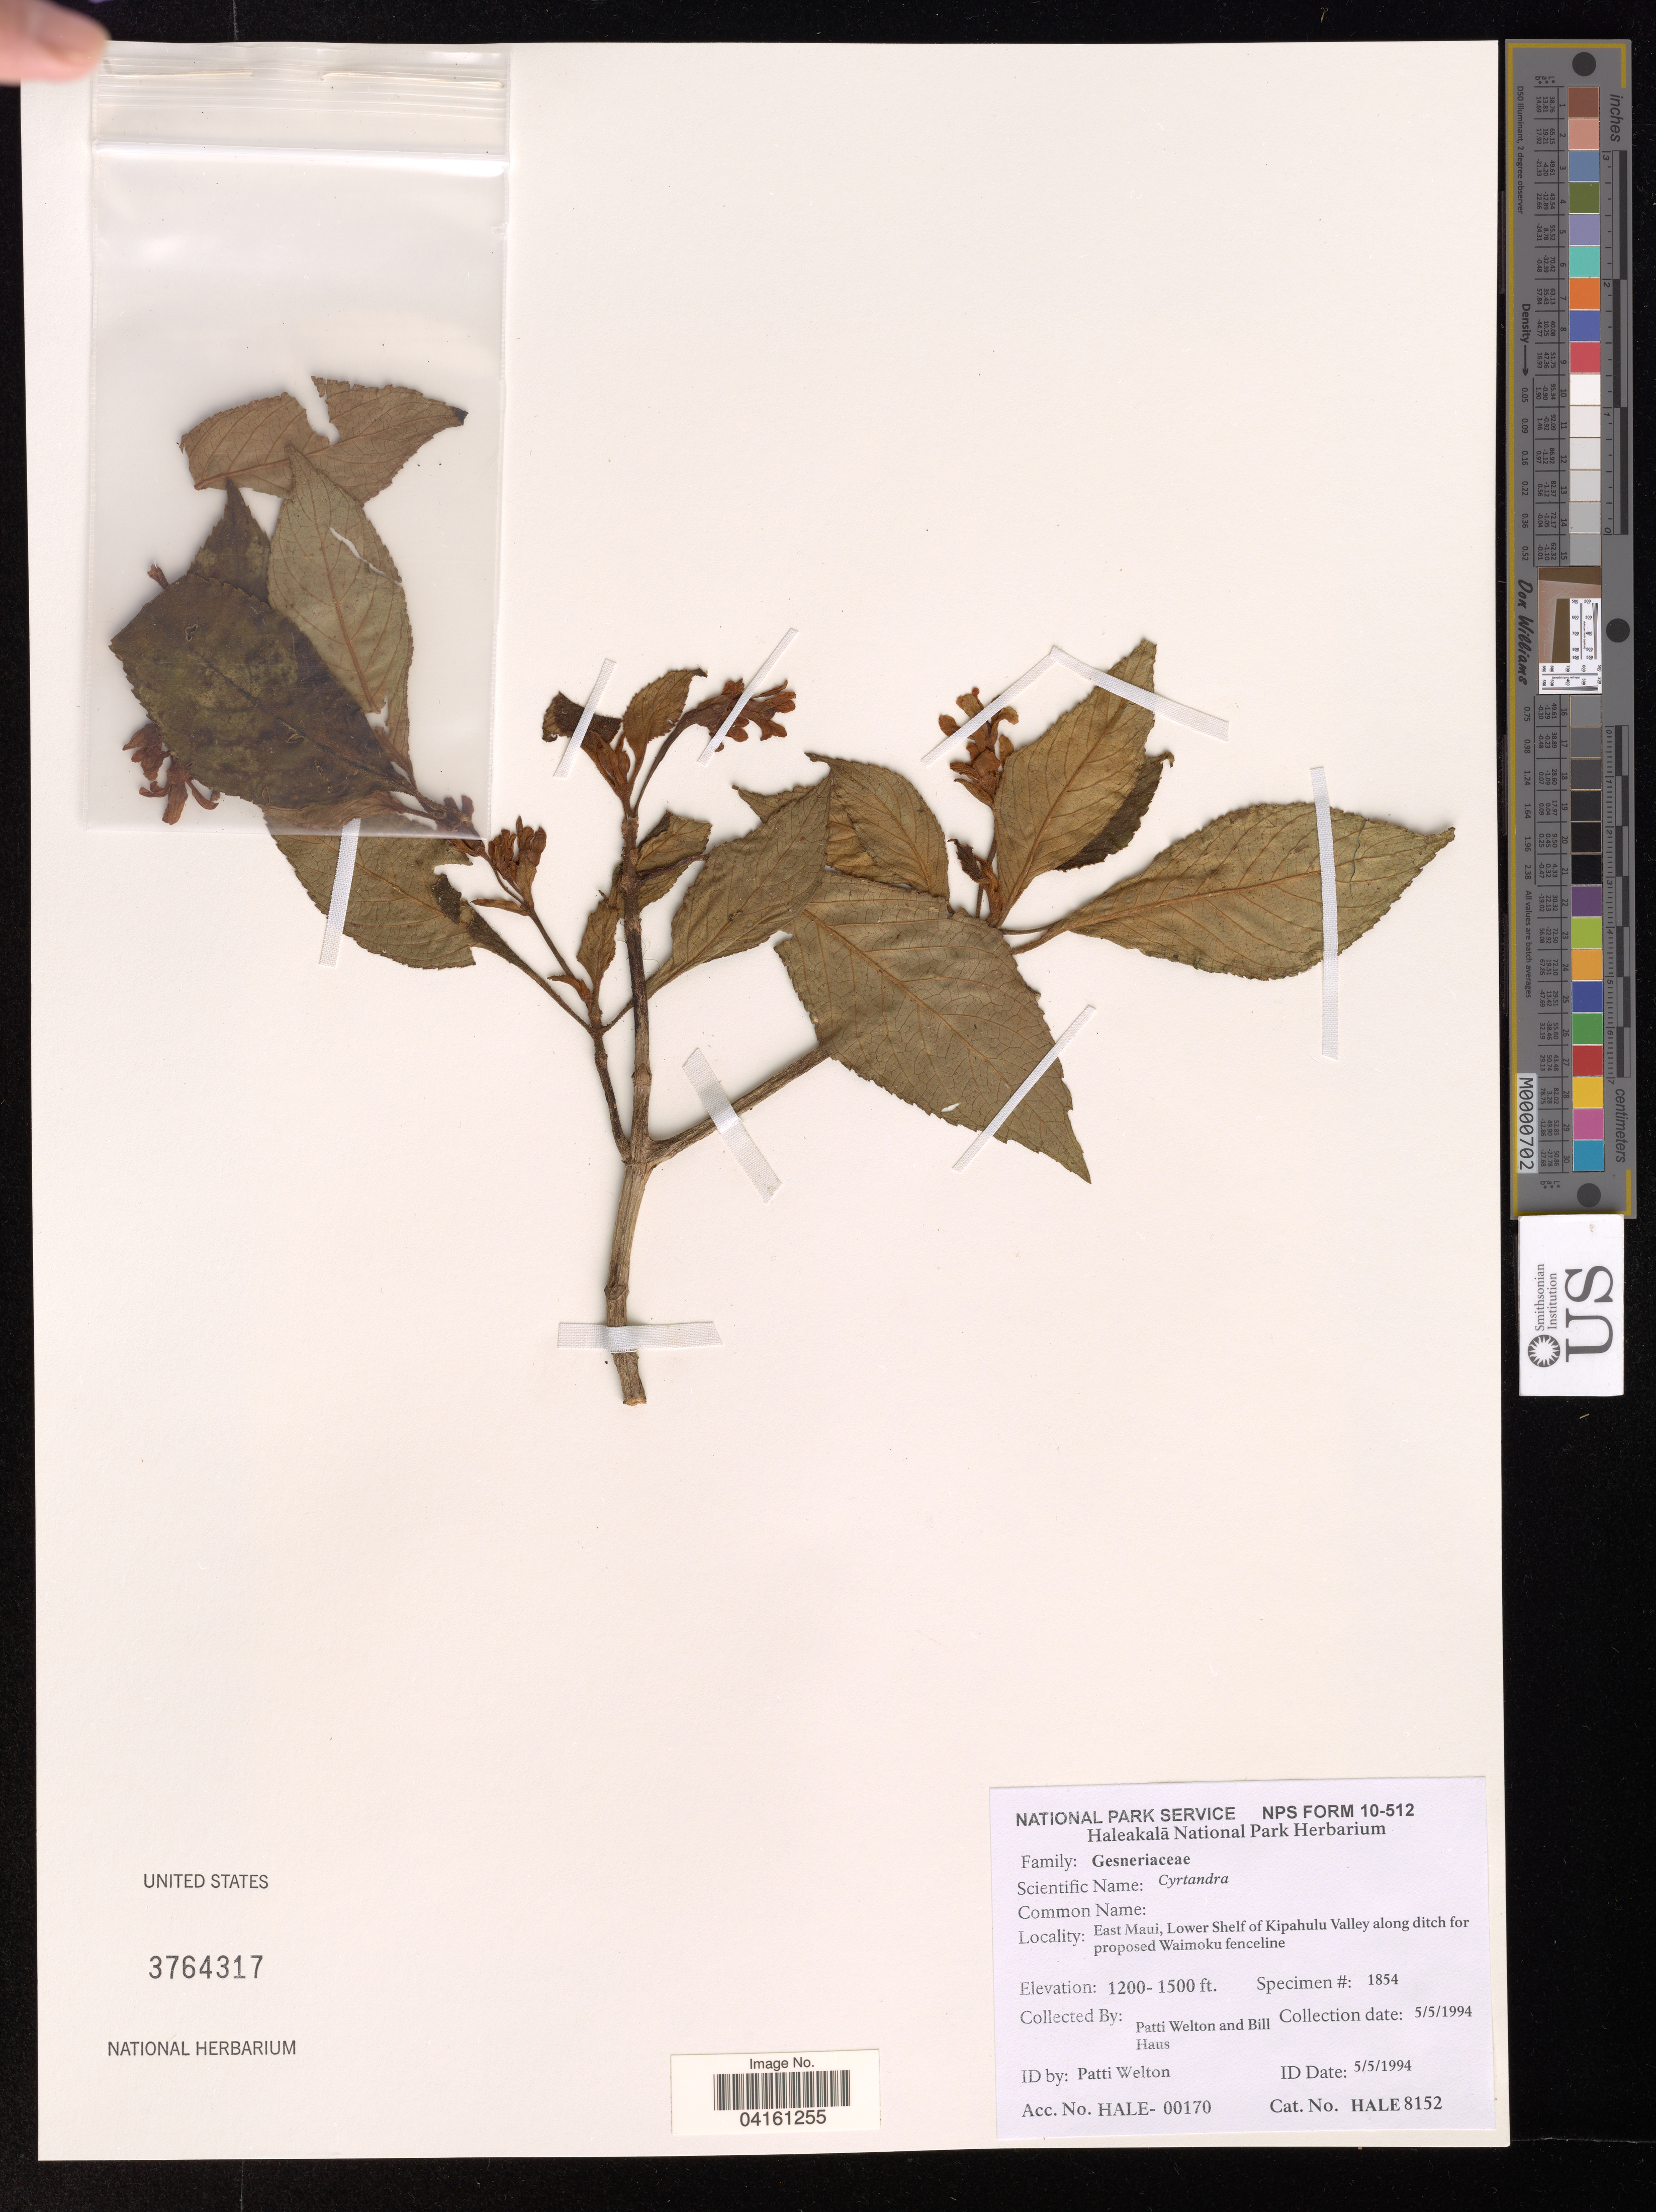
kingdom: Plantae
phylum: Tracheophyta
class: Magnoliopsida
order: Lamiales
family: Gesneriaceae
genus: Cyrtandra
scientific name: Cyrtandra sp.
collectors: P. Welton & B. Haus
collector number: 1854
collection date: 1994-05-05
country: United States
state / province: Hawaii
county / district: Maui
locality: East Maui, Lower Shelf of Kipahulu Valley along ditch for proposed Waimoku fenceline.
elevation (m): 366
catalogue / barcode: US 3764317